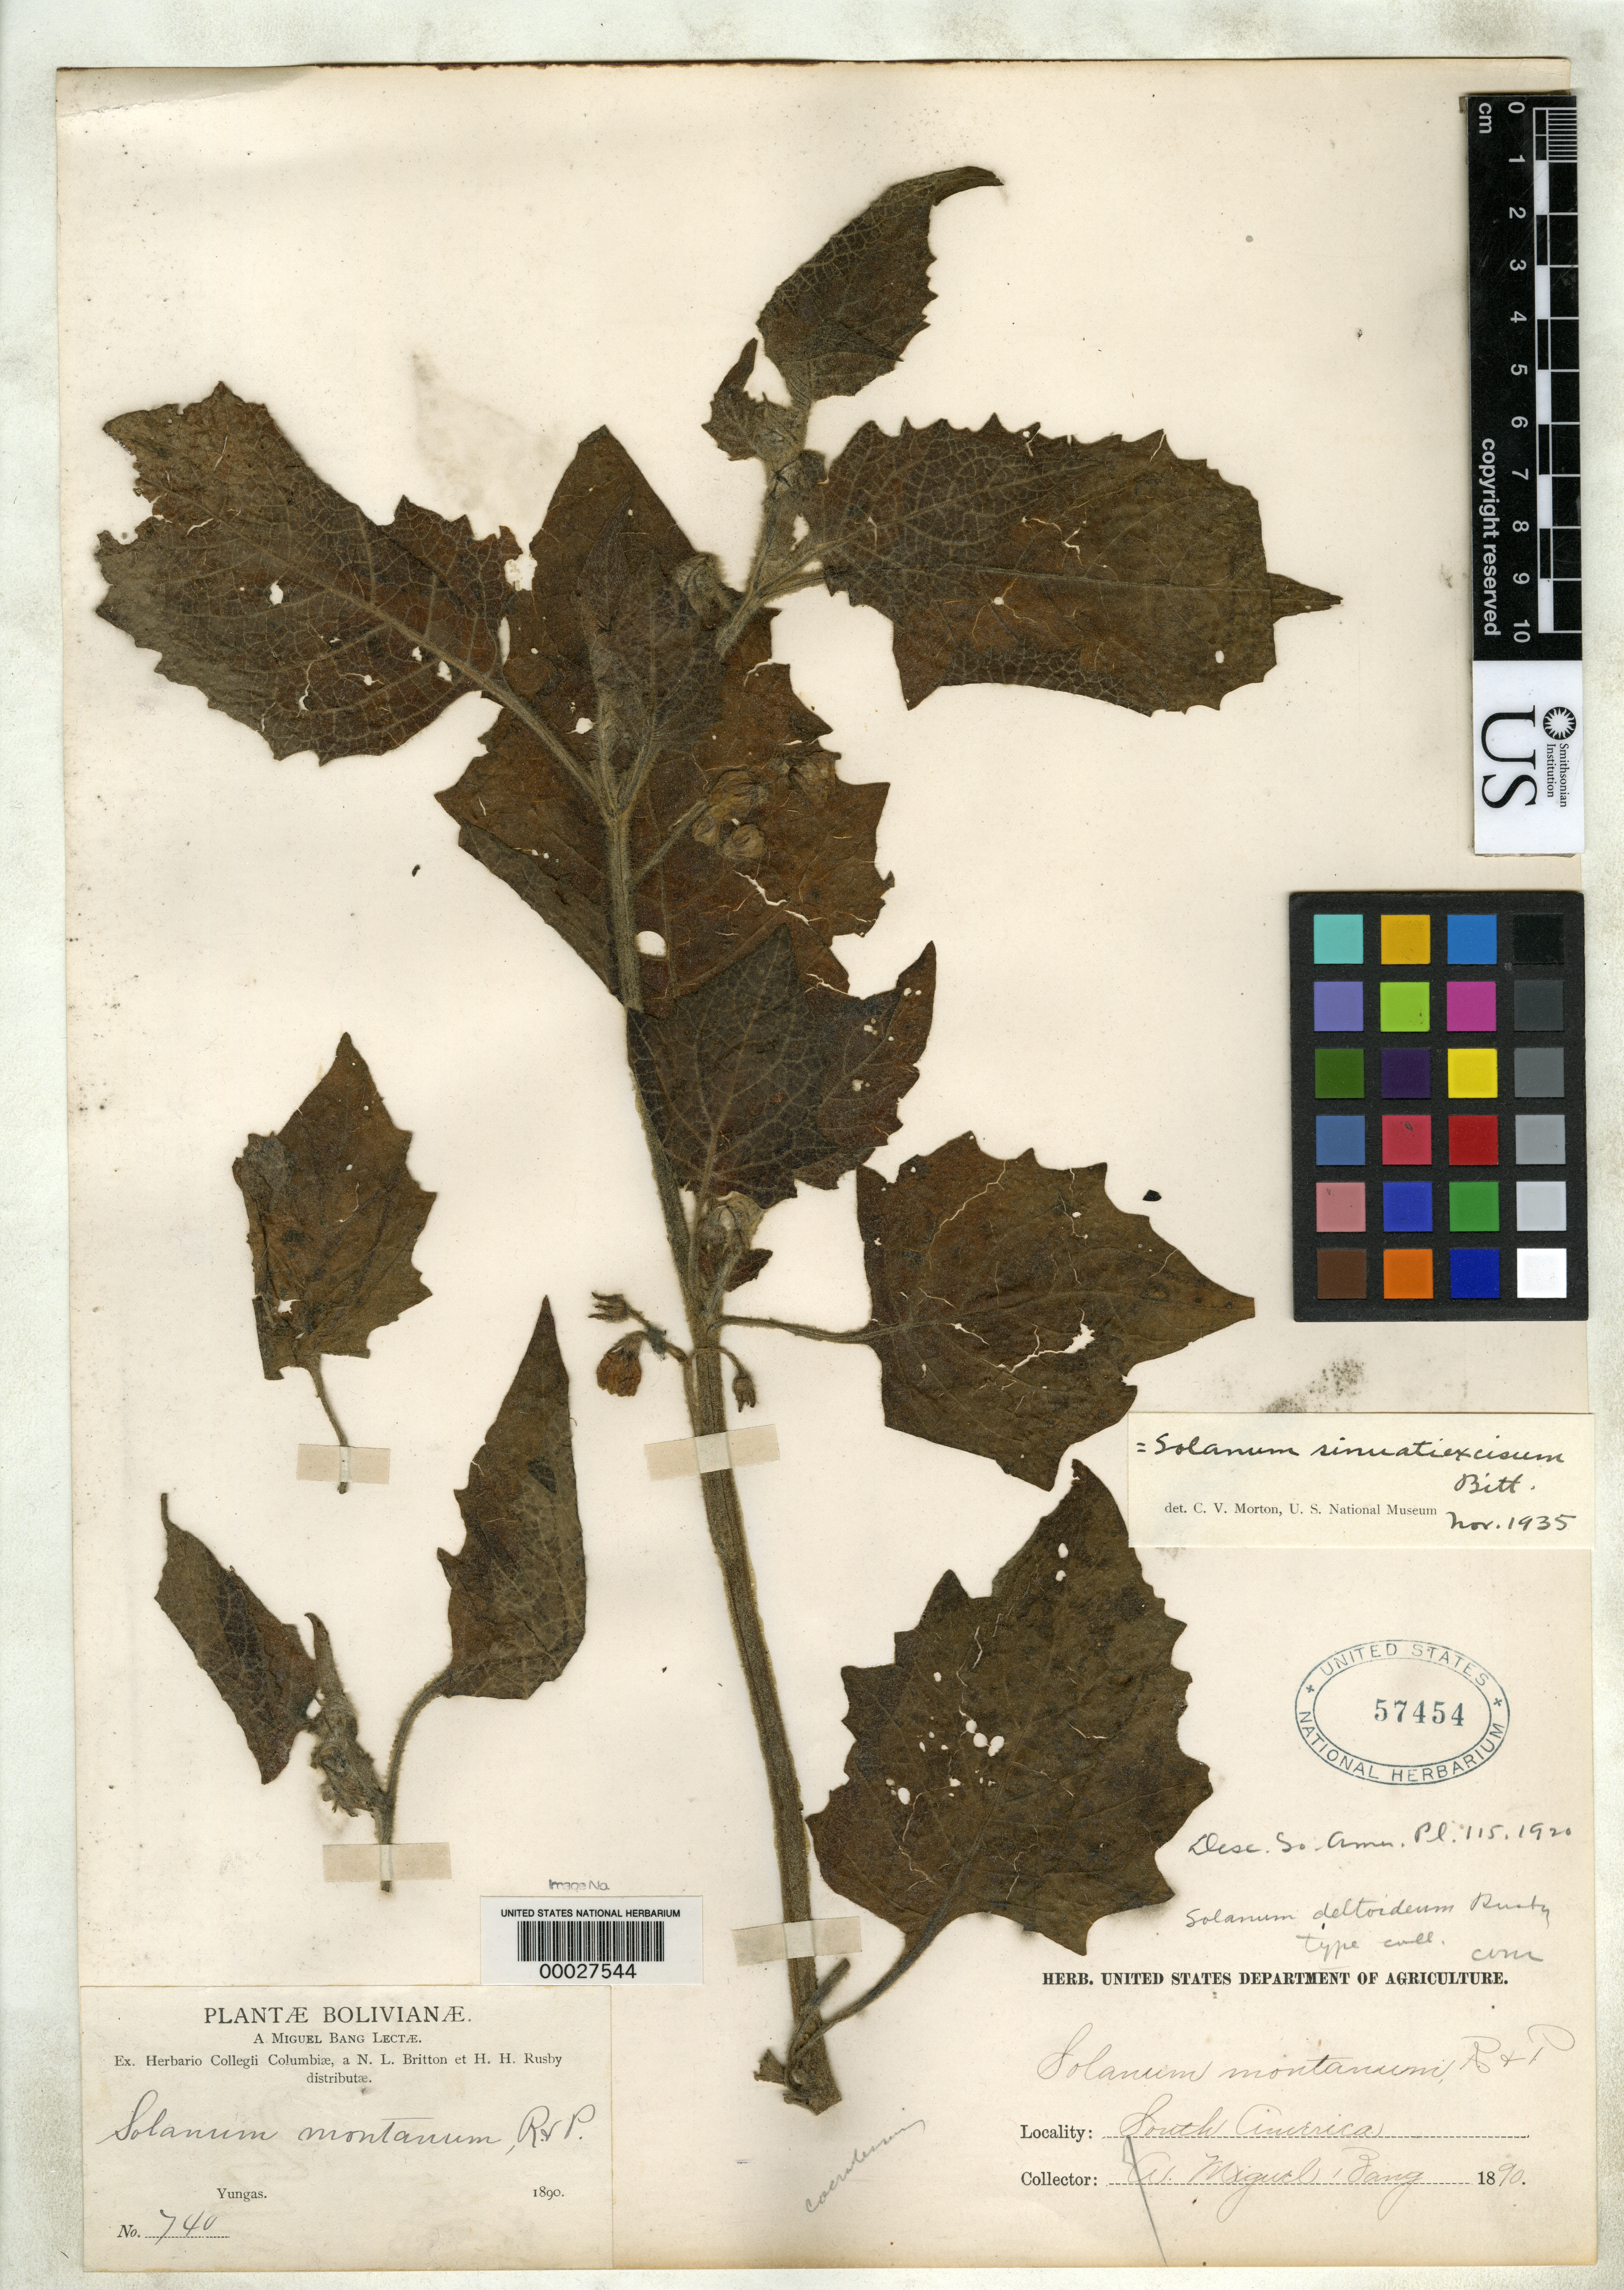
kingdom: Plantae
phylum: Tracheophyta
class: Magnoliopsida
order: Solanales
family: Solanaceae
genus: Solanum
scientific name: Solanum deltoideum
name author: Rusby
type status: Isotype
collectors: M. Bang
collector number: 740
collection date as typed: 1890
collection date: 1890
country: Bolivia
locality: Yungas.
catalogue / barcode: US 57454